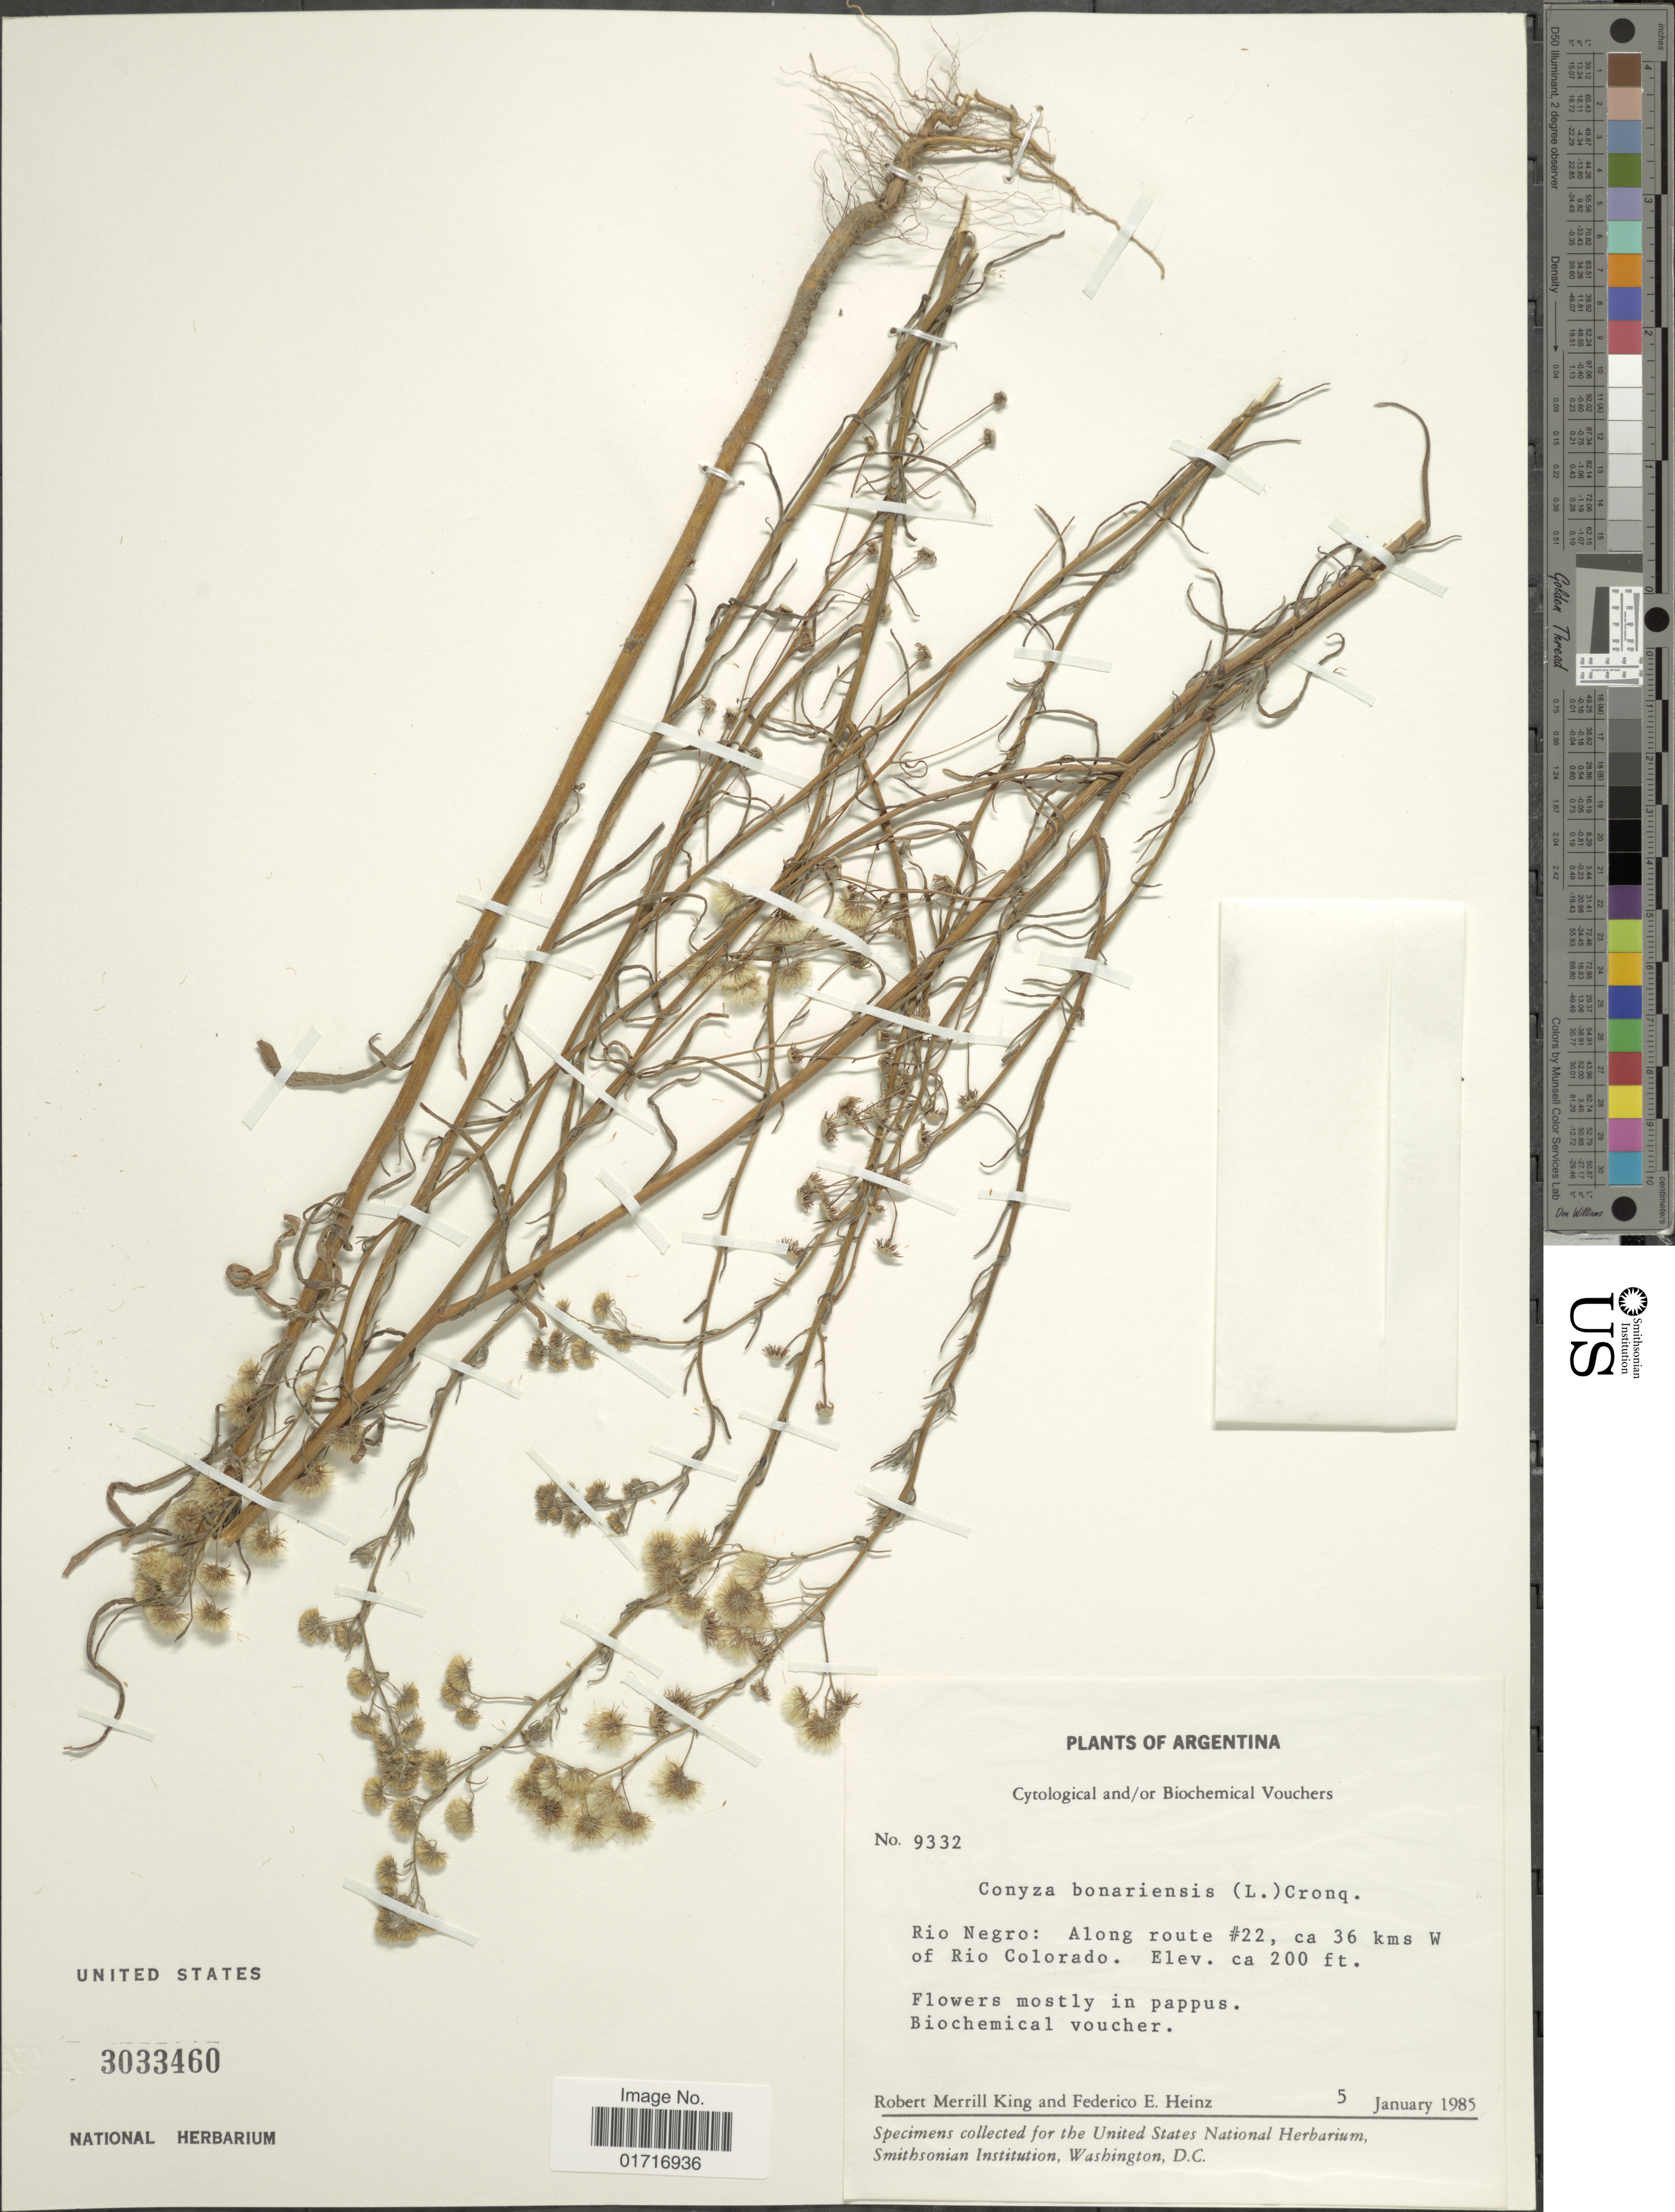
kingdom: Plantae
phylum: Tracheophyta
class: Magnoliopsida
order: Asterales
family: Asteraceae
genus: Conyza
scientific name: Conyza bonariensis var. leiotheca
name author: (S.F. Blake) Cuatrec.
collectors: R. M. King & F. Heinz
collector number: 9332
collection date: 1985-01-05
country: Argentina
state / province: Rio Negro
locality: Rio Negro: Along route #22, ca 36 kms W of Rio Colorado.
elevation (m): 61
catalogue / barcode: US 3033460